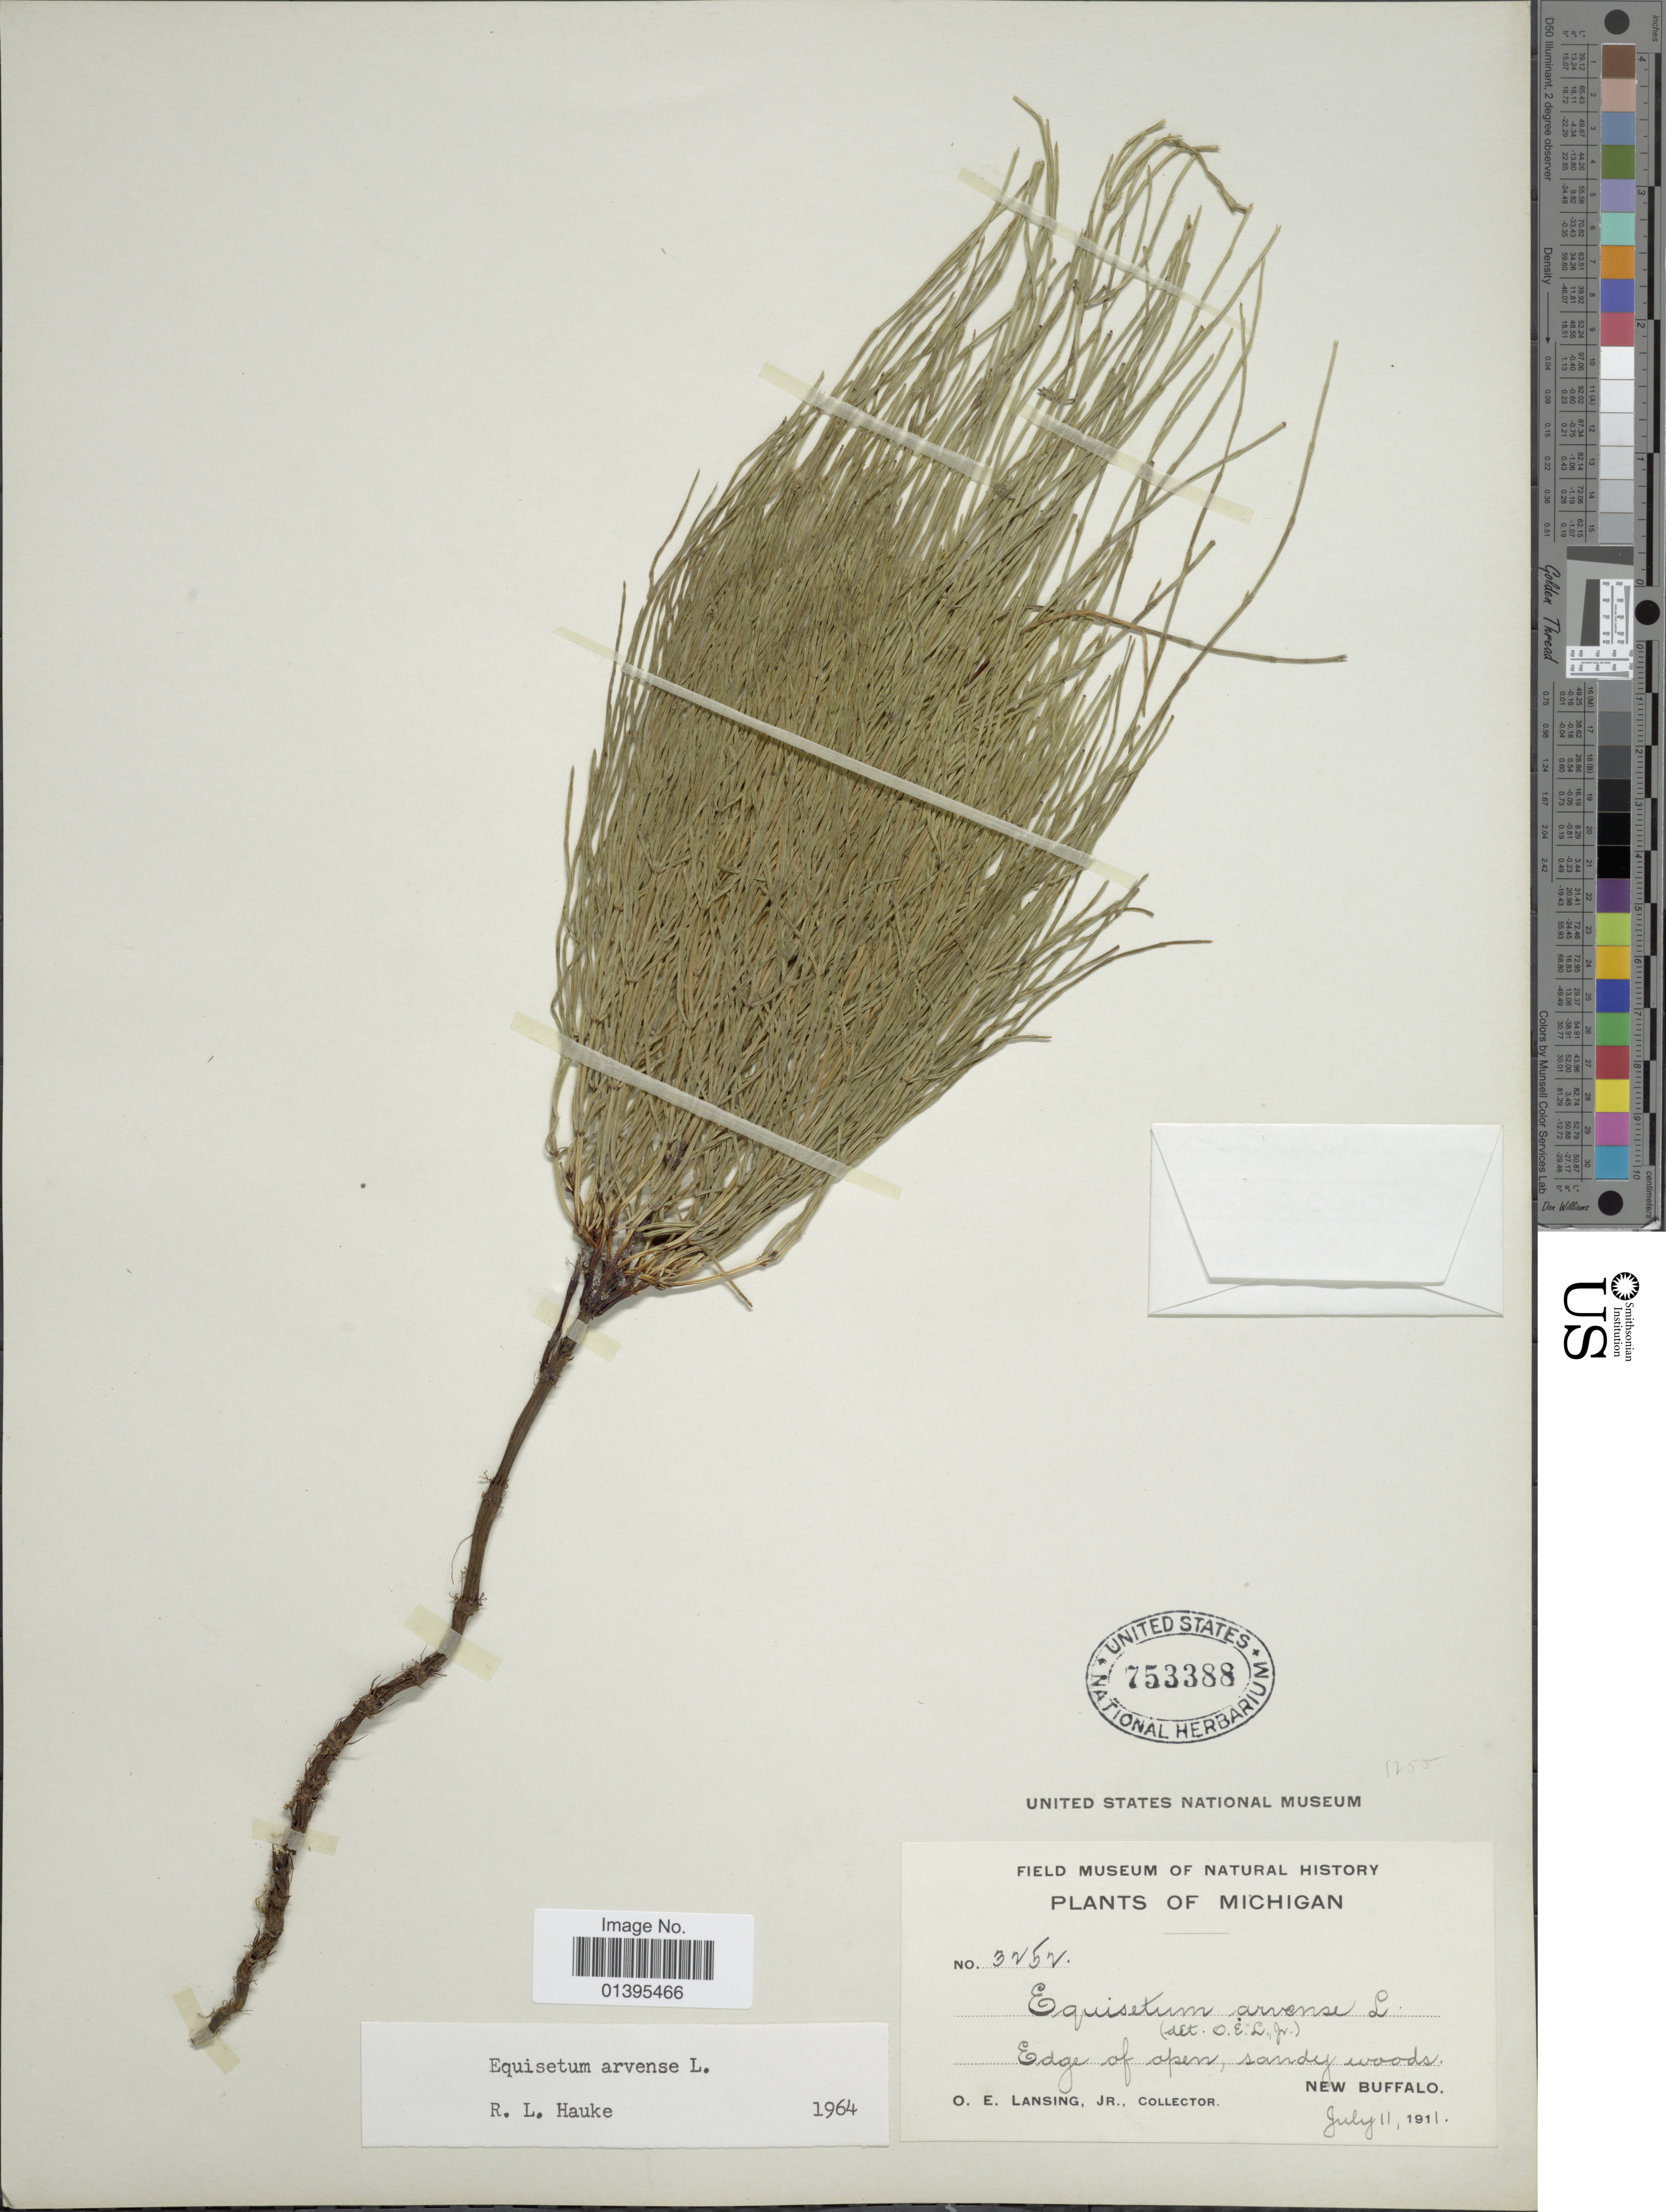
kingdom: Plantae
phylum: Tracheophyta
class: Polypodiopsida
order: Equisetales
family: Equisetaceae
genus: Equisetum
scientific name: Equisetum arvense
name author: L.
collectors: O. Lansing Jr.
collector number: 3252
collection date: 1911-07-11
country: United States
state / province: Michigan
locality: New Buffalo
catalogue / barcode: US 753388